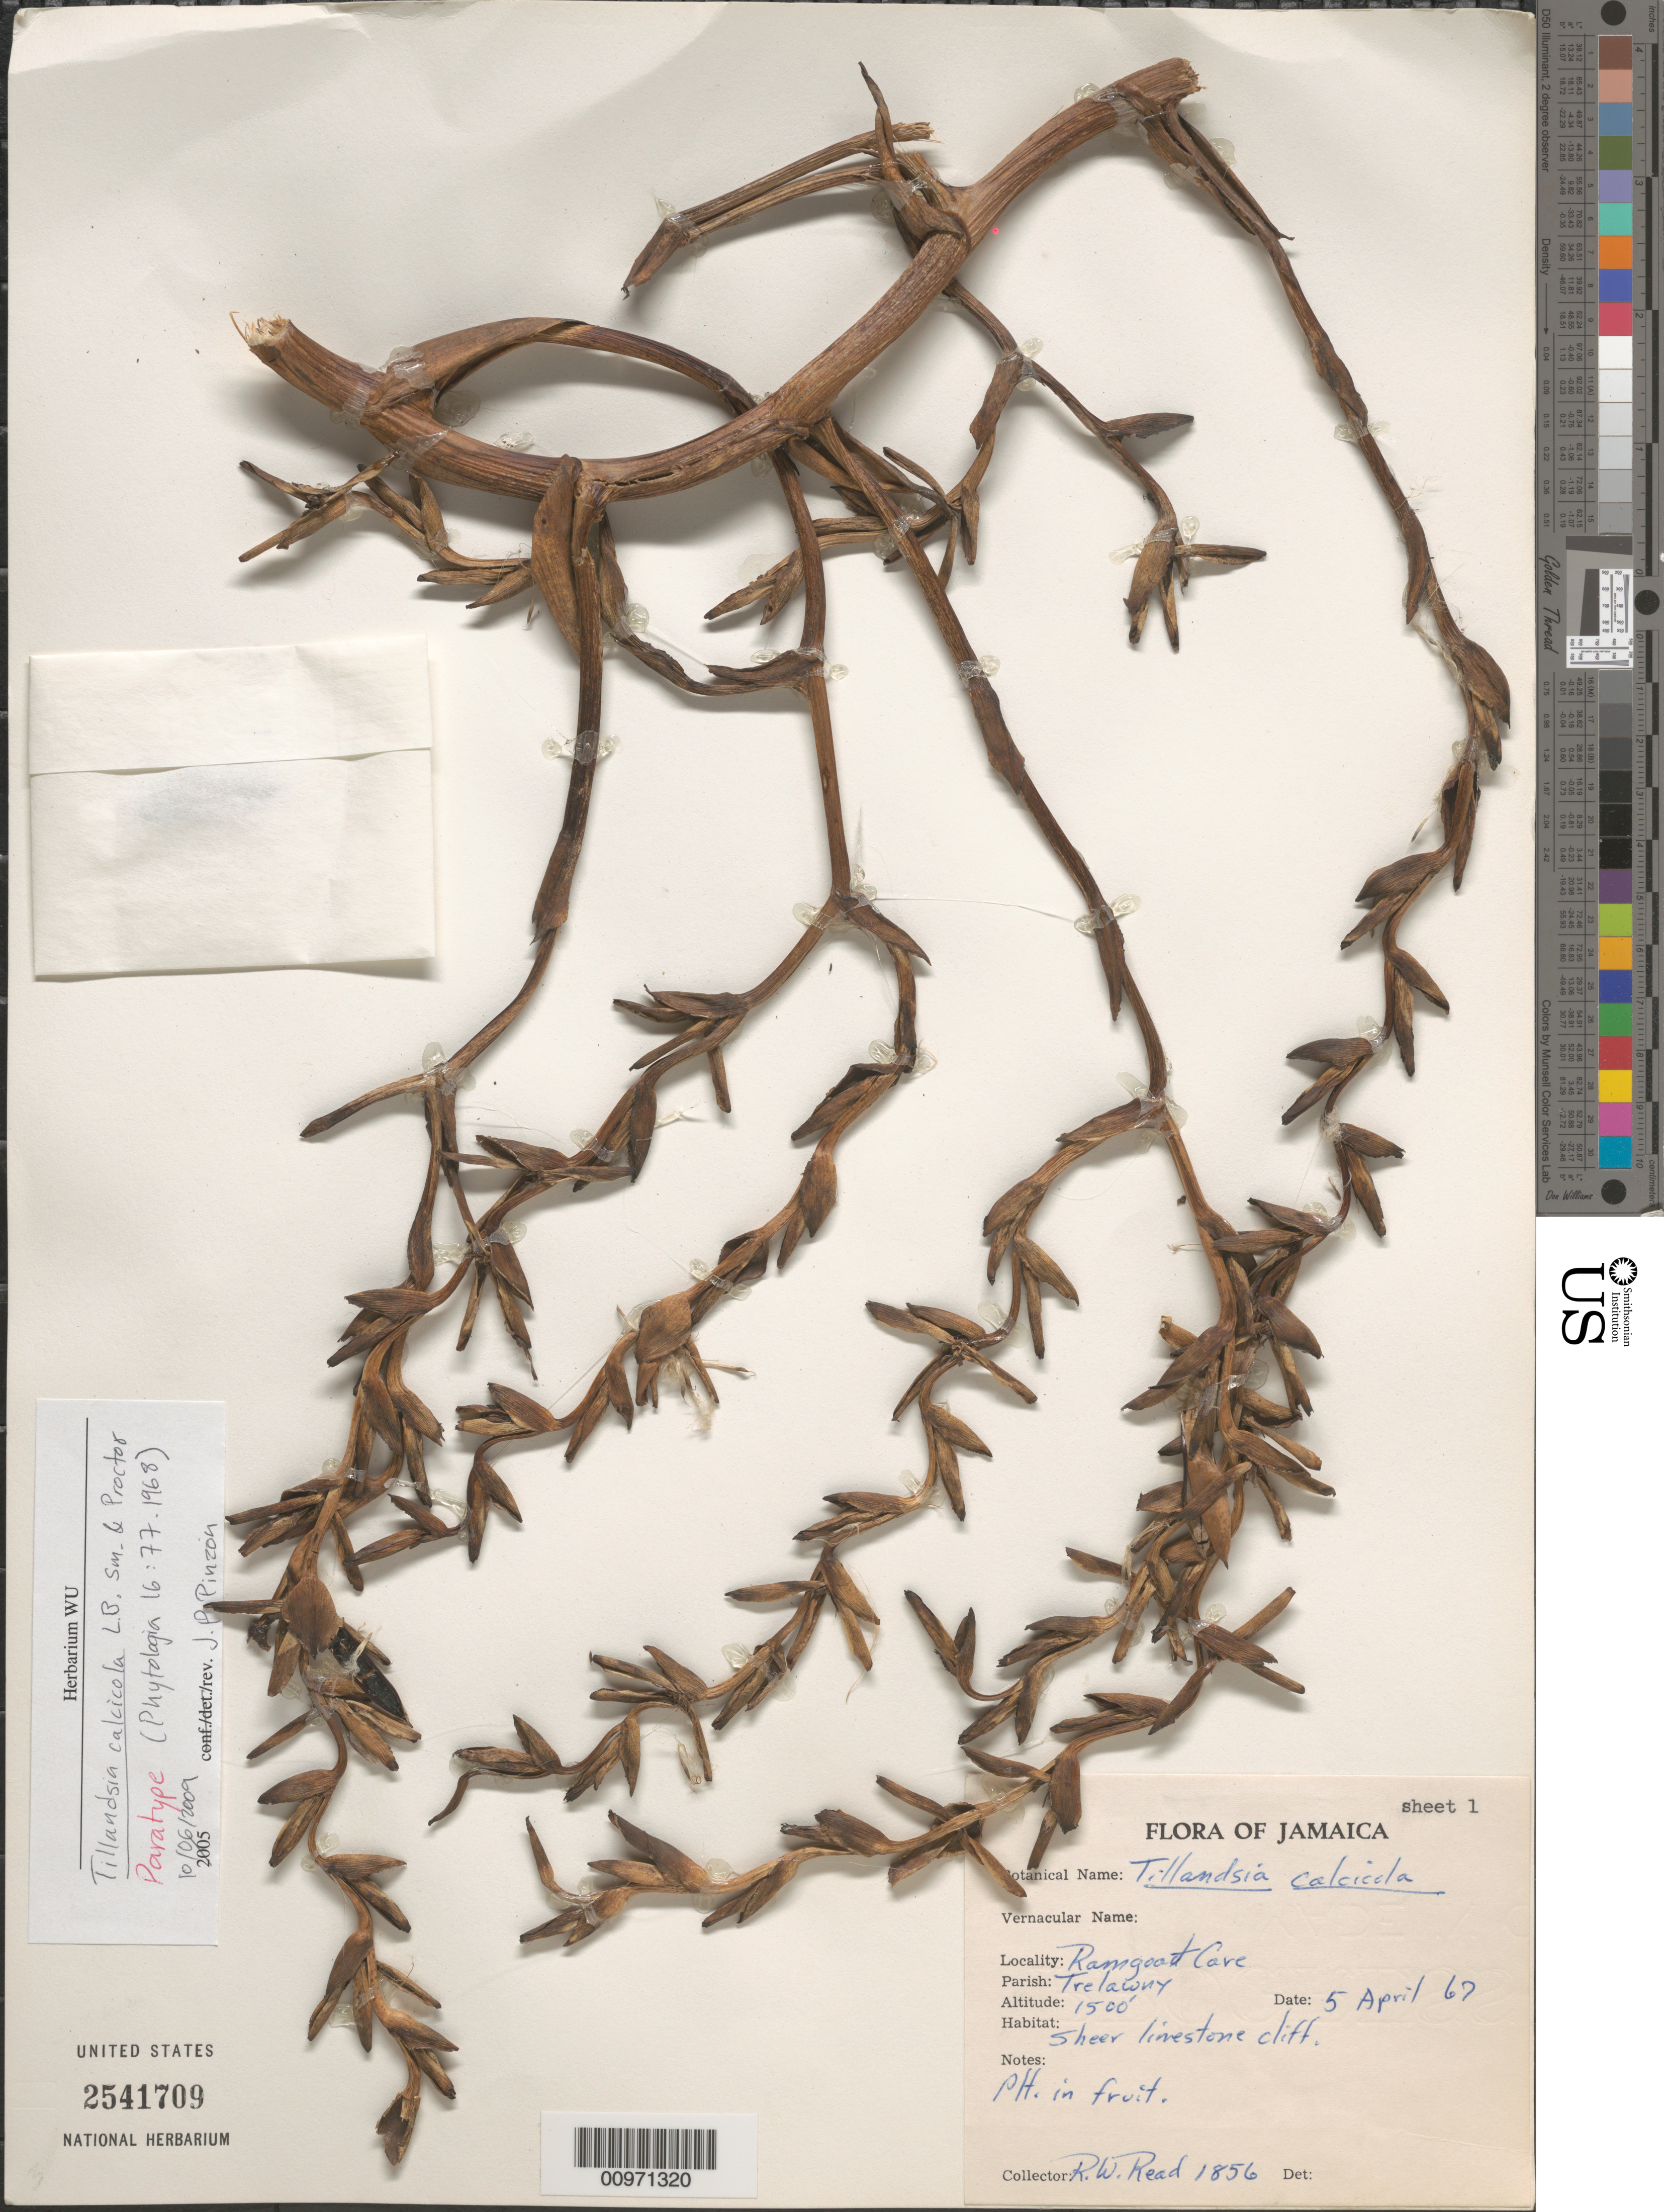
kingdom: Plantae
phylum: Tracheophyta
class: Liliopsida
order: Poales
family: Bromeliaceae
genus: Tillandsia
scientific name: Tillandsia calcicola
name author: L.B. Sm. & Proctor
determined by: Pinzon, J. P., (WUP), Universitat Wien - Herbarium (AUSTRIA)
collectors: R. W. Read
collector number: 1856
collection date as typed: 05 Apr 1967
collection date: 1967-04-05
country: Jamaica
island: Jamaica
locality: Trelawny Parish, Ramgoat Cave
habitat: Sheer limestone cliff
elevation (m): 457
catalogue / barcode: US 2541709